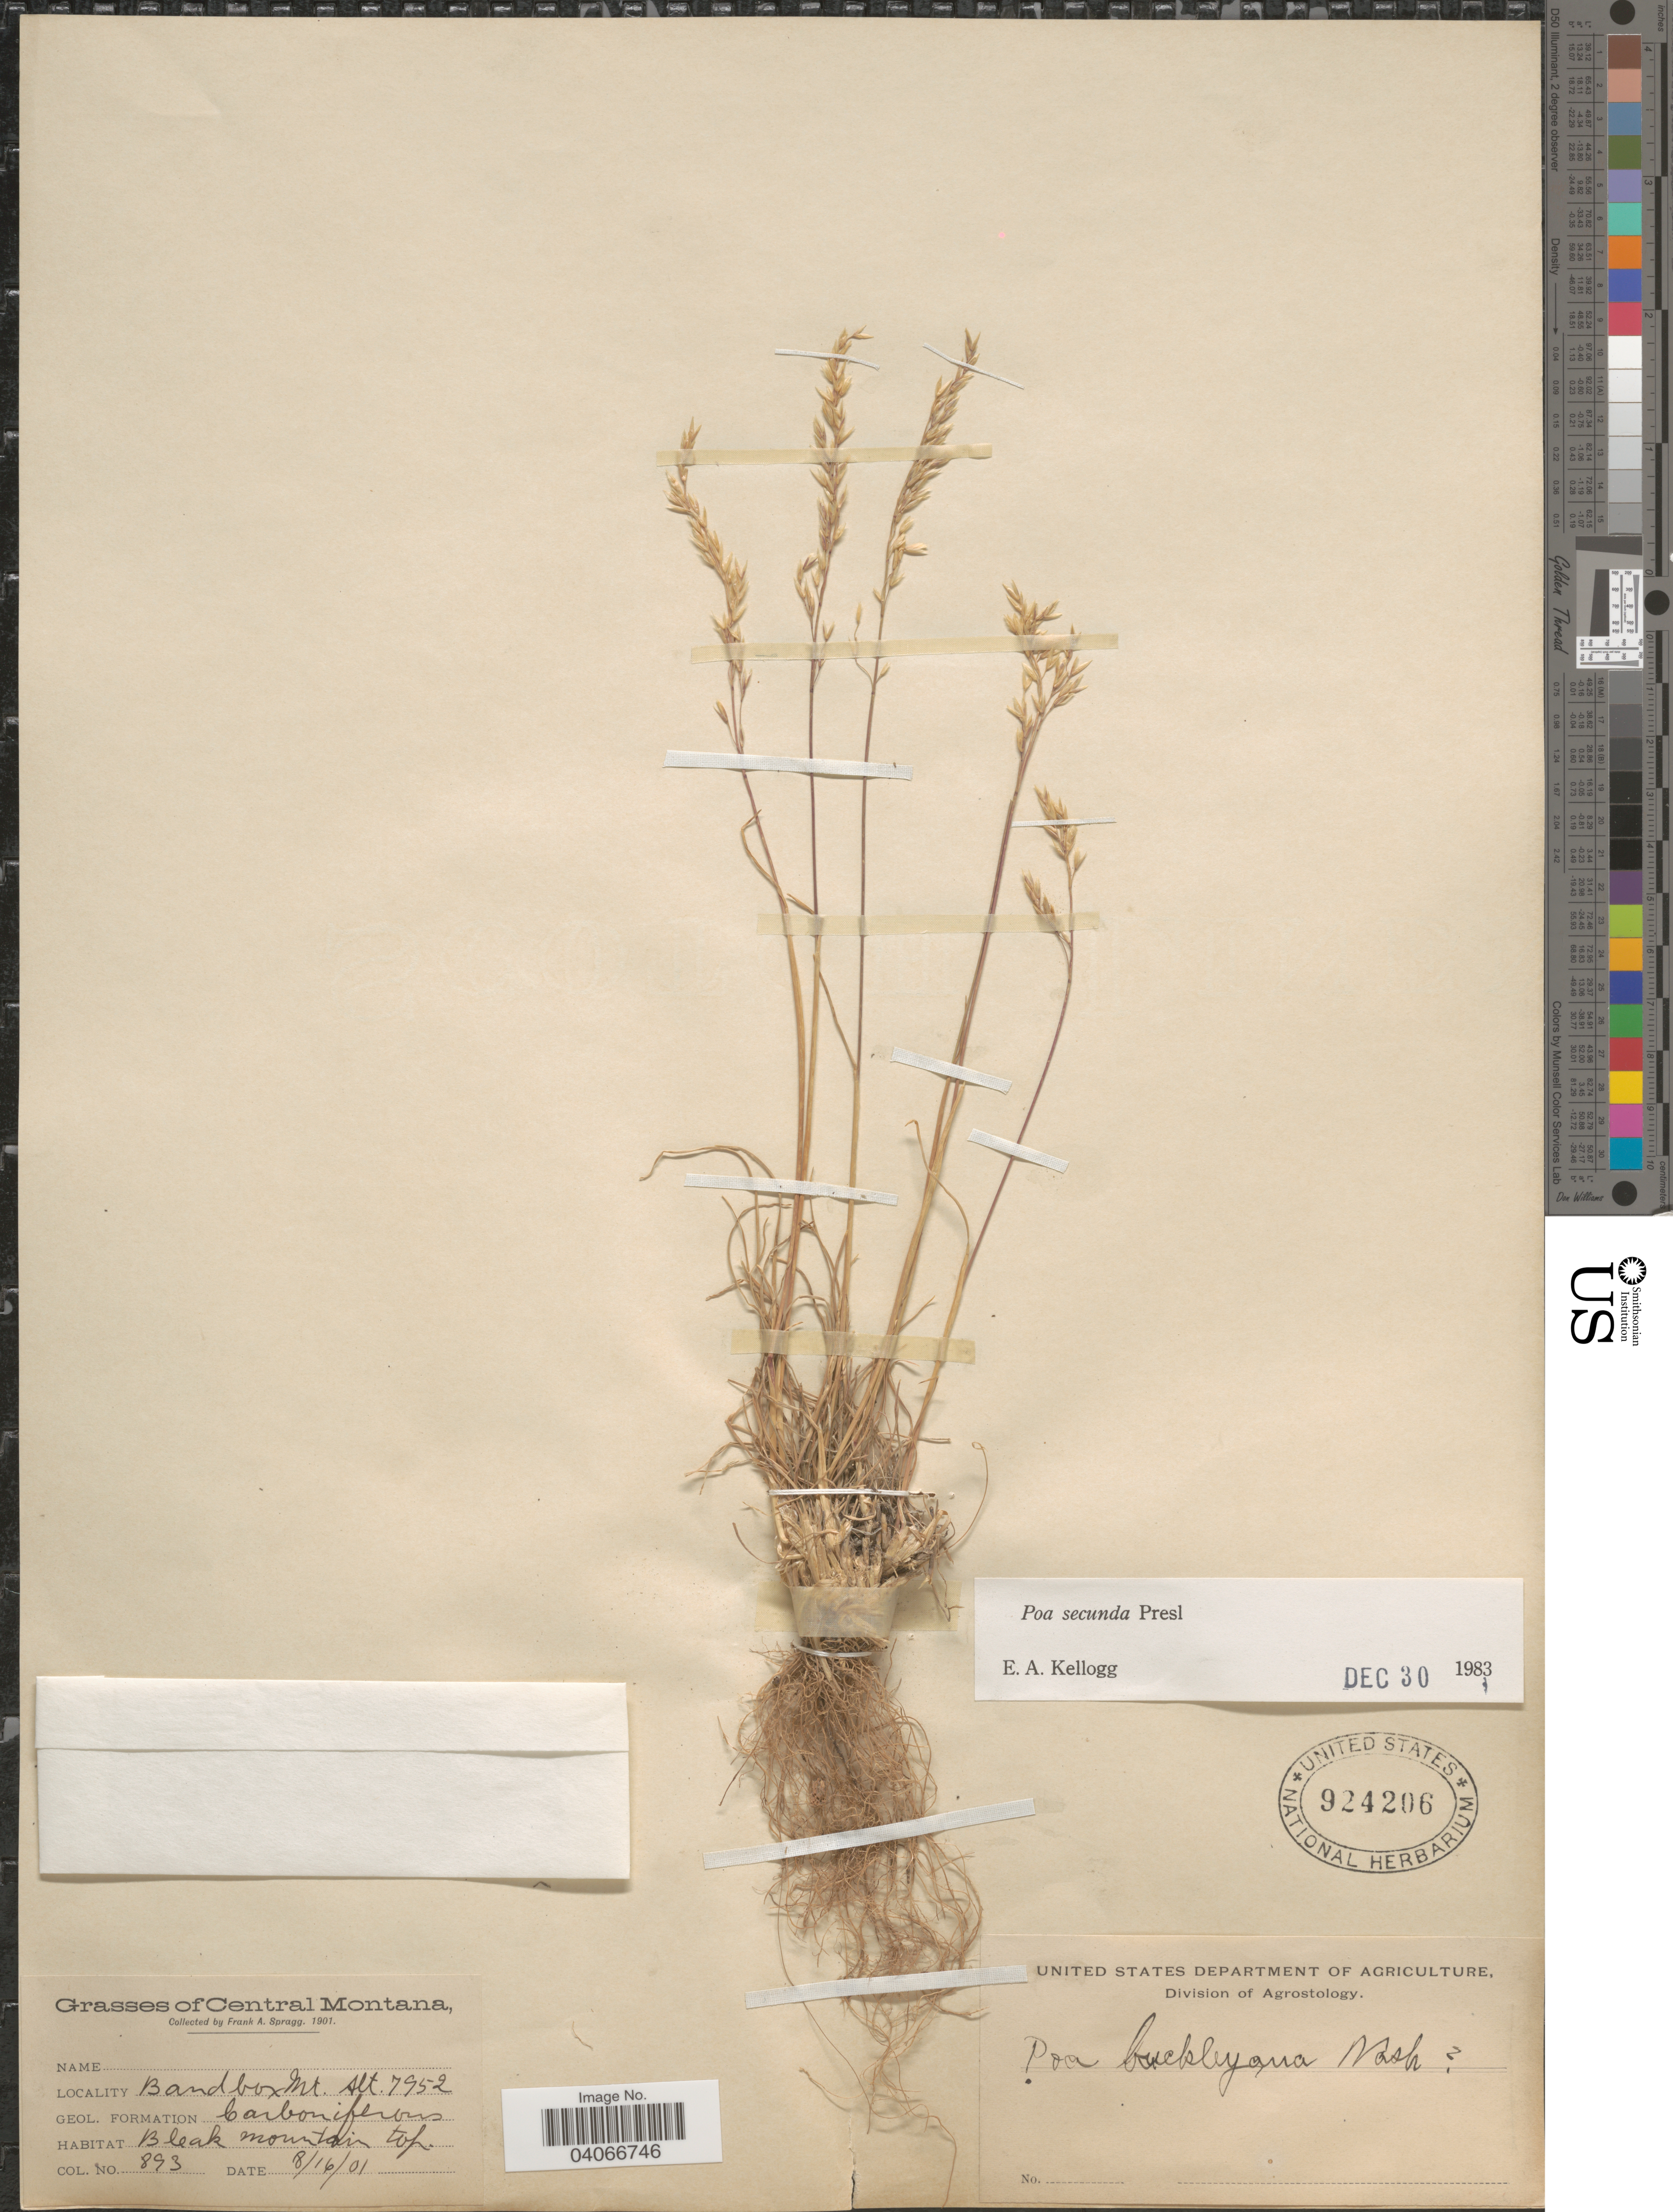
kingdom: Plantae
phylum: Tracheophyta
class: Liliopsida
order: Poales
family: Poaceae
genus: Poa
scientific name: Poa secunda subsp. secunda var. scabrella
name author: (Thurb.) Soreng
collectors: F. Spragg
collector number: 893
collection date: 1901-08-16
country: United States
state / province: Montana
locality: Central Montana. Bandbox Mt. Bleak mountain top.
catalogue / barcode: US 924206